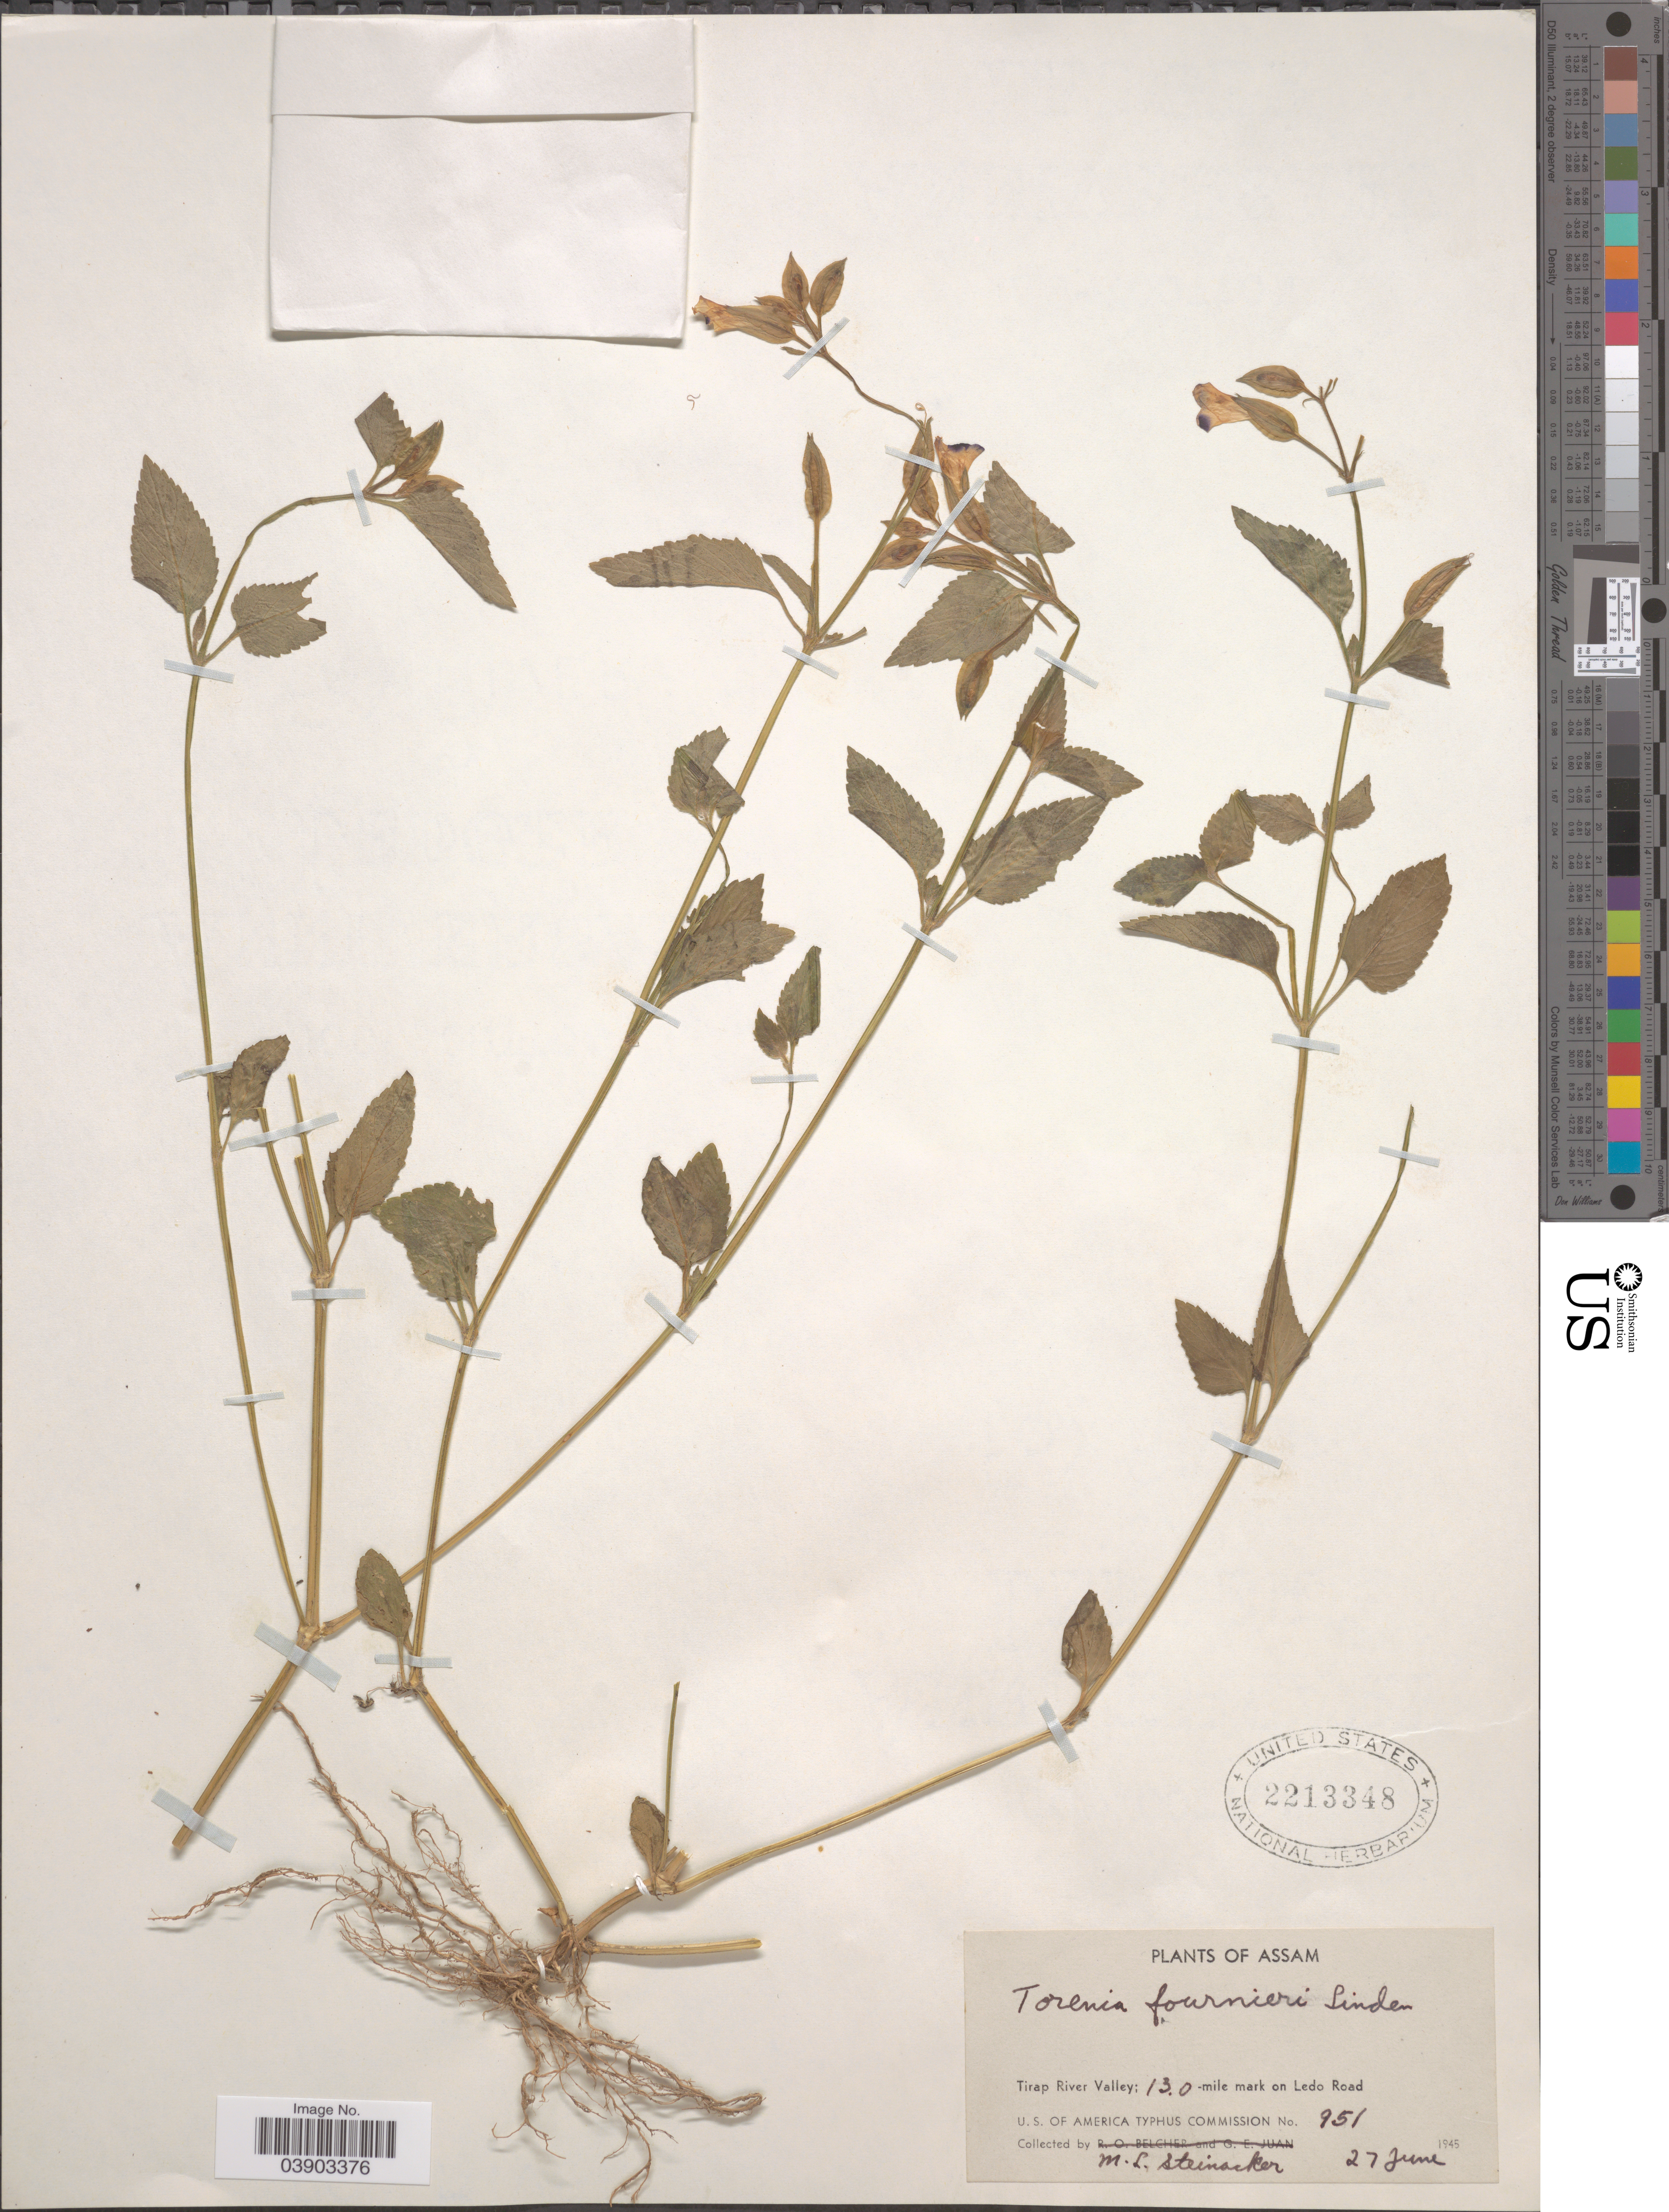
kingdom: Plantae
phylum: Tracheophyta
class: Magnoliopsida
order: Lamiales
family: Linderniaceae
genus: Torenia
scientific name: Torenia fournieri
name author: Linden ex E. Fourn.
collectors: M. Steinacker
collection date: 1945-06-27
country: India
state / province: Assam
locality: Tirap River Valley; 13.0 -mile mark on Ledo Road.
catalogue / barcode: US 2213348